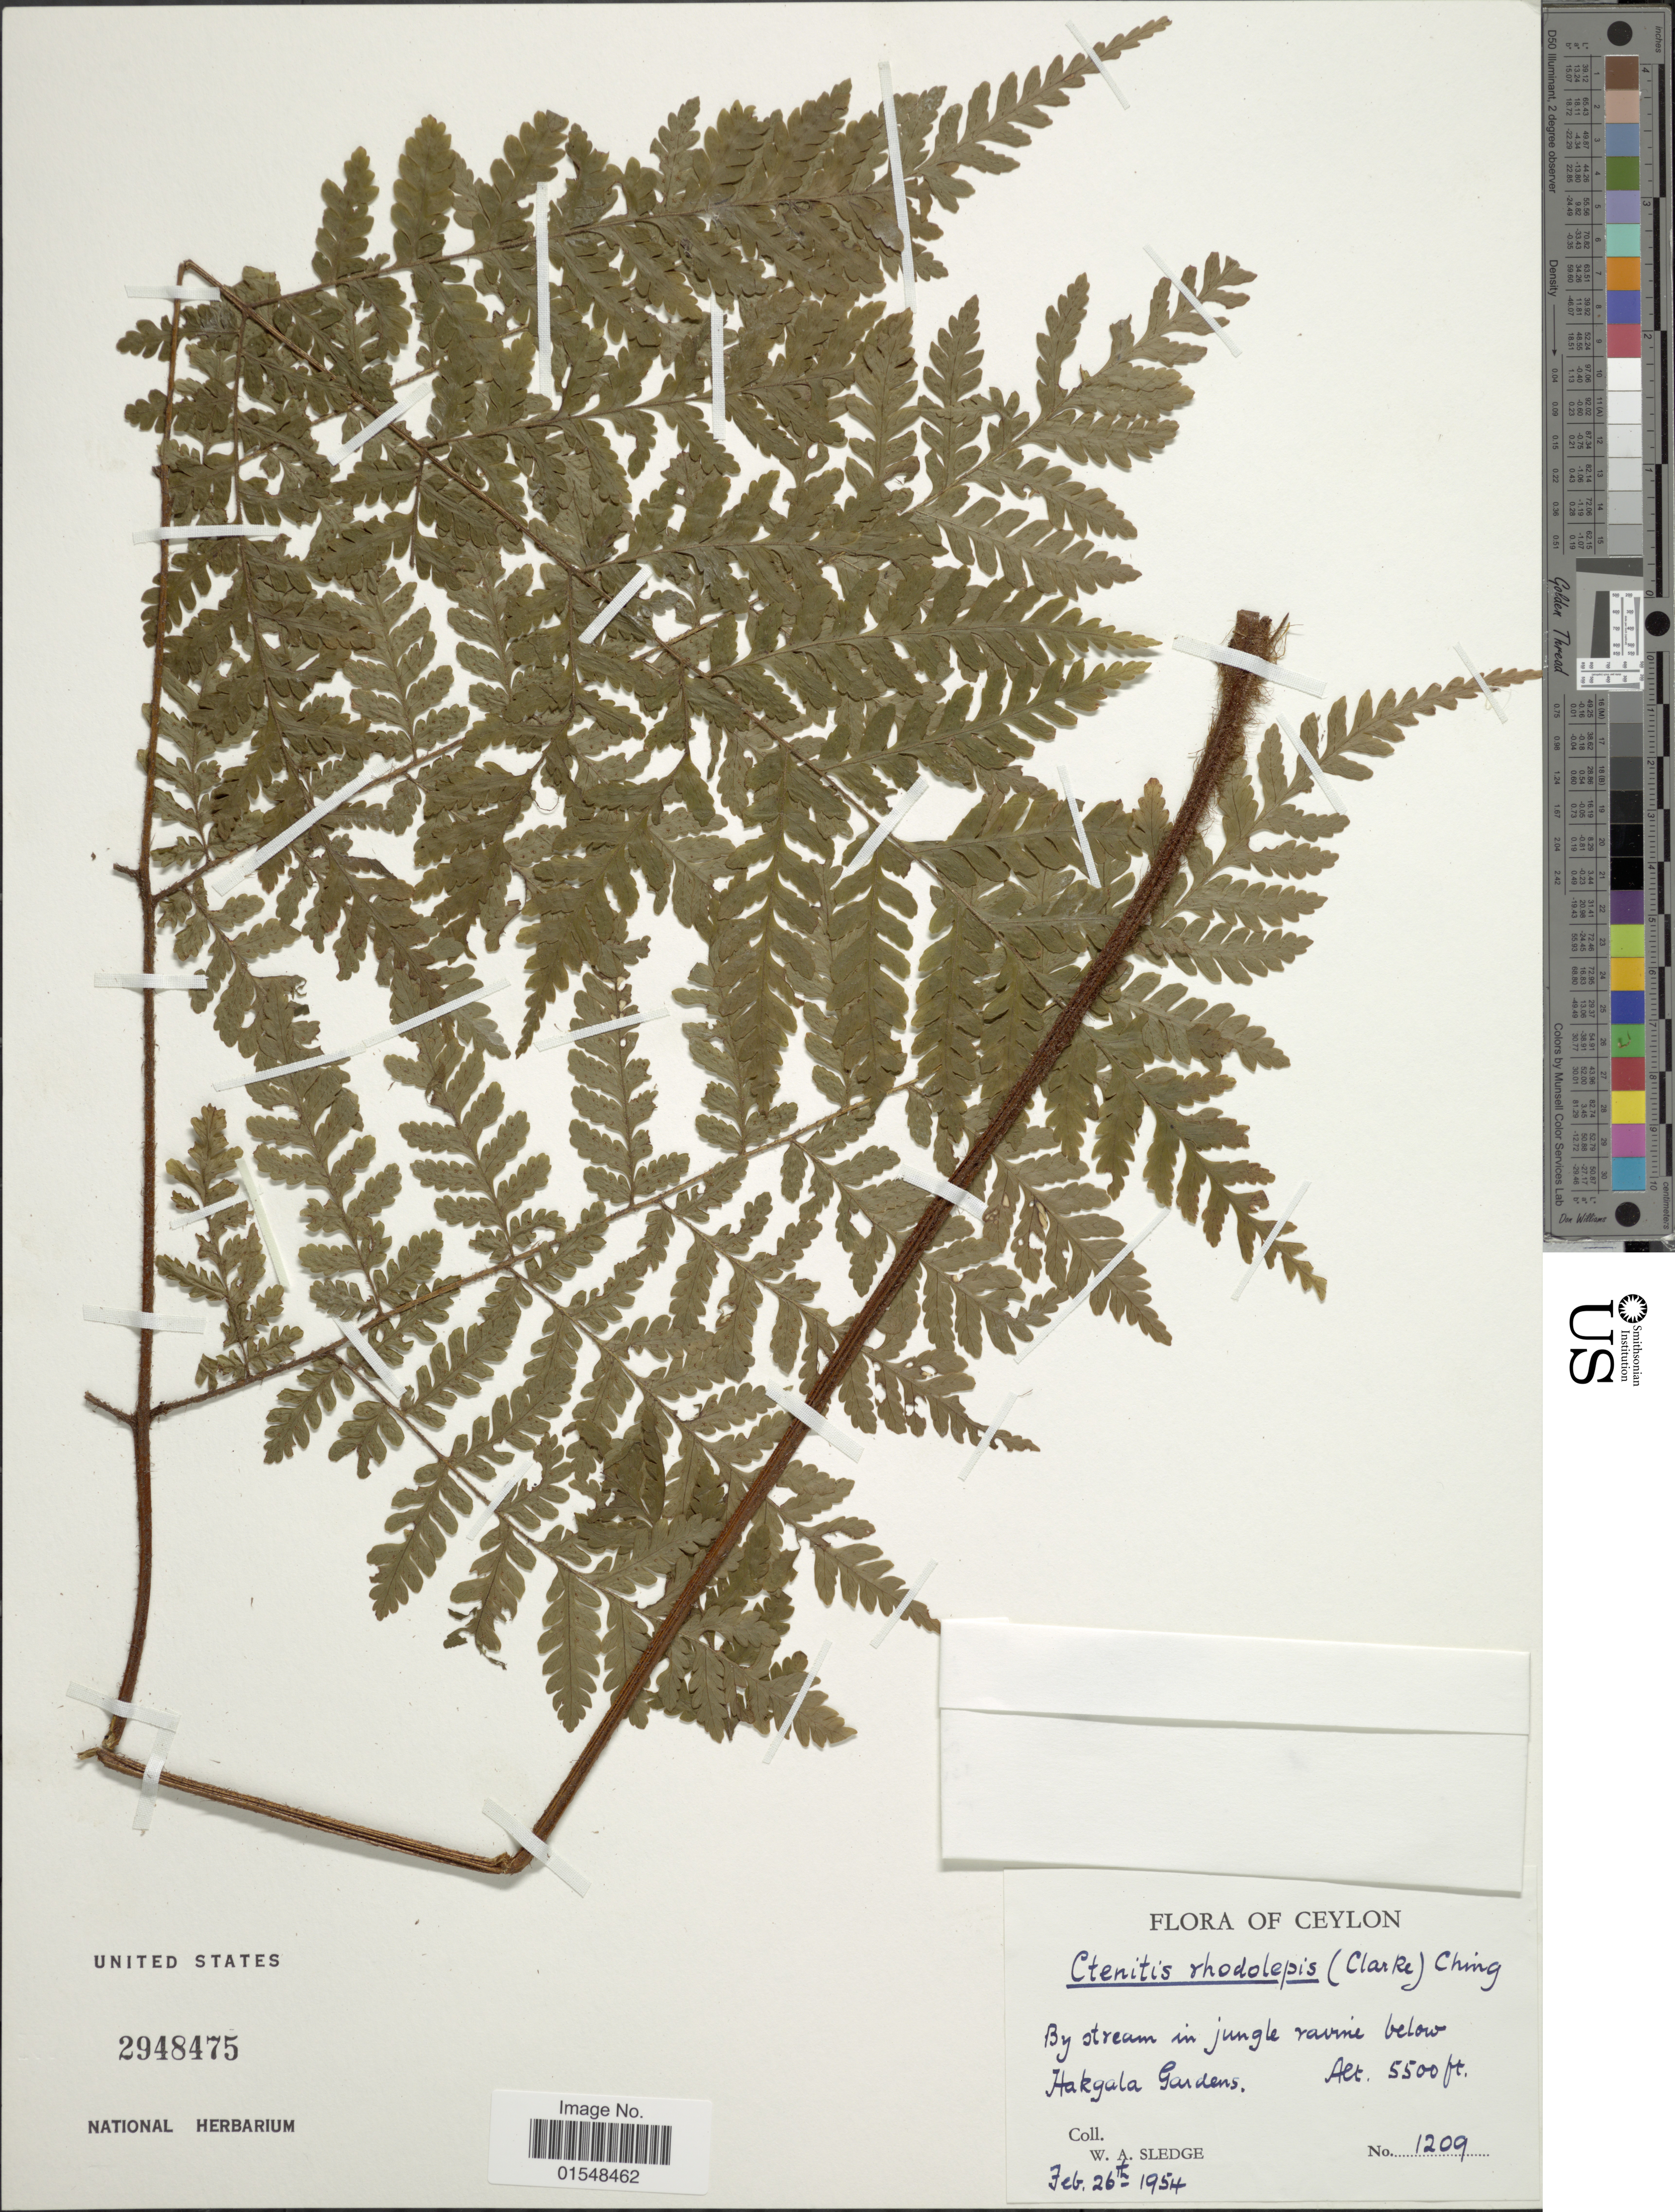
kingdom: Plantae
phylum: Tracheophyta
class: Polypodiopsida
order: Polypodiales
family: Dryopteridaceae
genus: Ctenitis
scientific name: Ctenitis rhodolepis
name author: (C.B. Clarke) Ching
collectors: W. A. Sledge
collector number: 1209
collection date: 1954-02-26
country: Sri Lanka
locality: Ceylon, by stream in jungle ravine below Hakgala Gardens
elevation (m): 1676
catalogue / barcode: US 2948475